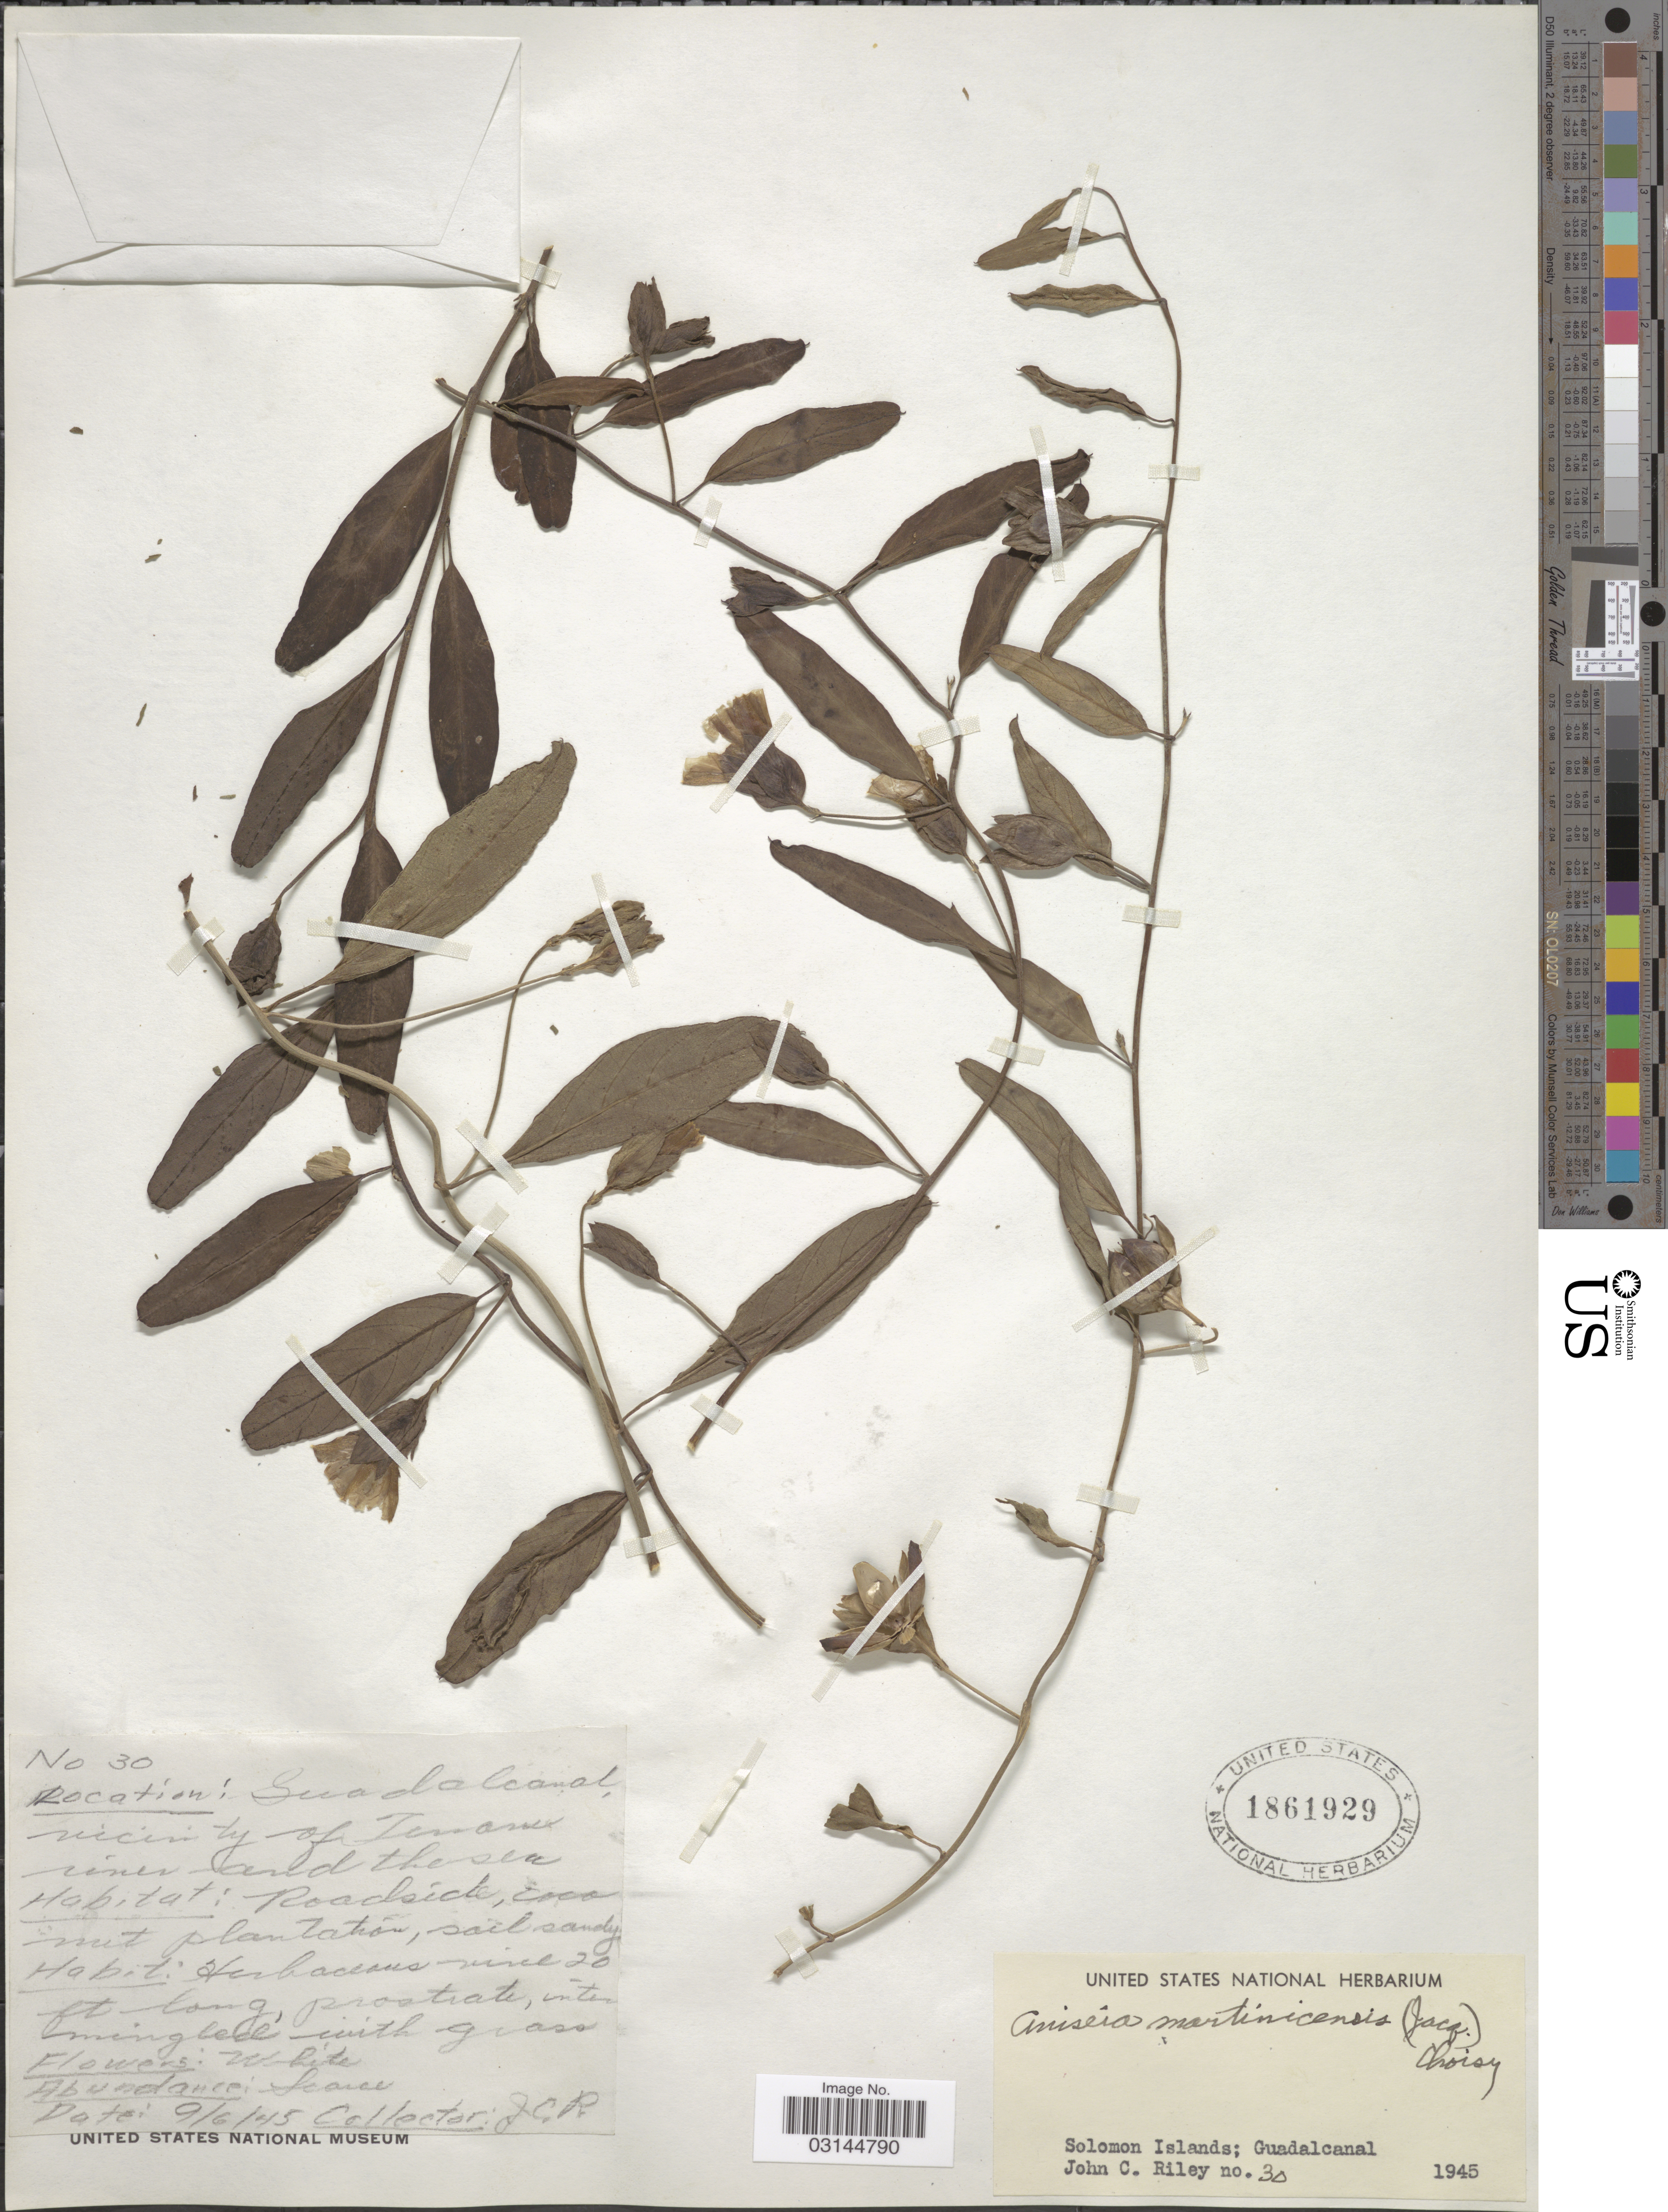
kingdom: Plantae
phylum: Tracheophyta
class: Magnoliopsida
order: Solanales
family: Convolvulaceae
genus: Aniseia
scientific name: Aniseia martinicensis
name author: (Jacq.) Choisy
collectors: J. Riley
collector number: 30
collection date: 1945-06-06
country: Solomon Islands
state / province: Solomon Islands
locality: Guadalcanal, vicinity of Tenaru river and the sea.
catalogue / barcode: US 1861929